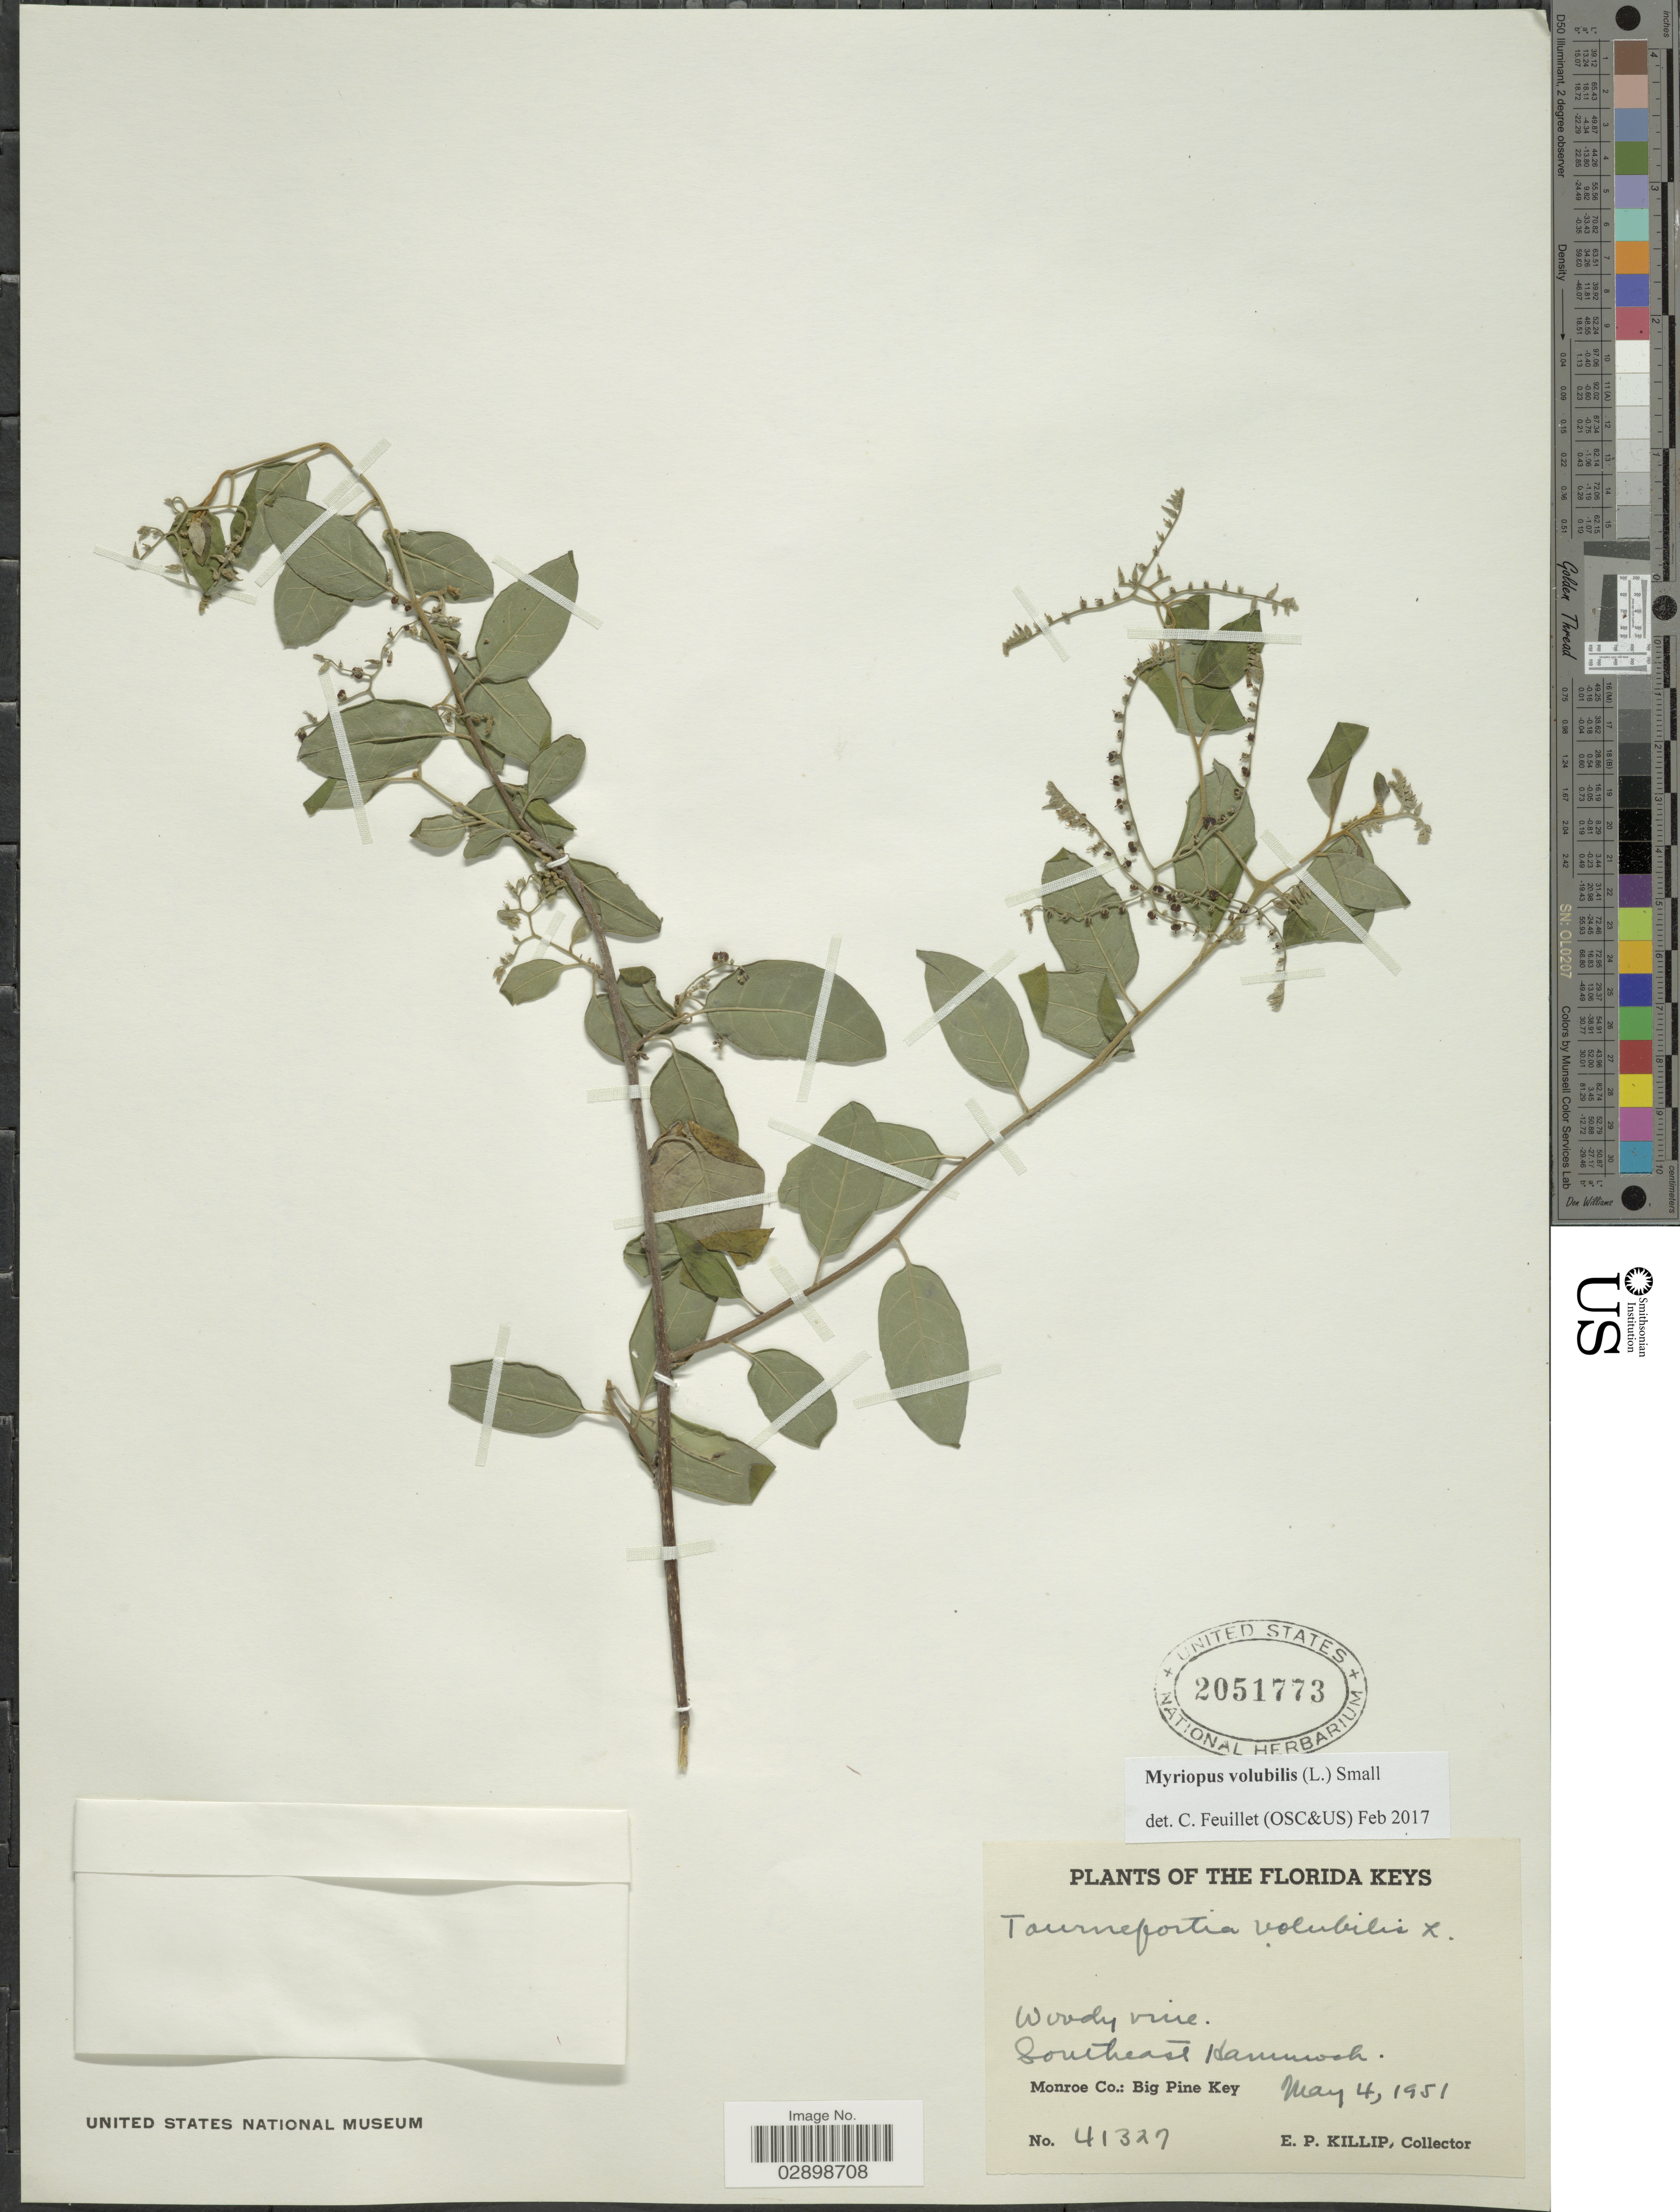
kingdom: Plantae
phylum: Tracheophyta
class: Magnoliopsida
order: Boraginales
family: Heliotropiaceae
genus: Myriopus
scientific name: Myriopus volubilis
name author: (L.) Small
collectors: E. P. Killip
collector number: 41327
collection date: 1951-05-04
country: United States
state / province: Florida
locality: Florida Keys. Southeast Hammock. Monroe Co.: Big Pine Key.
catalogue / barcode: US 2051773